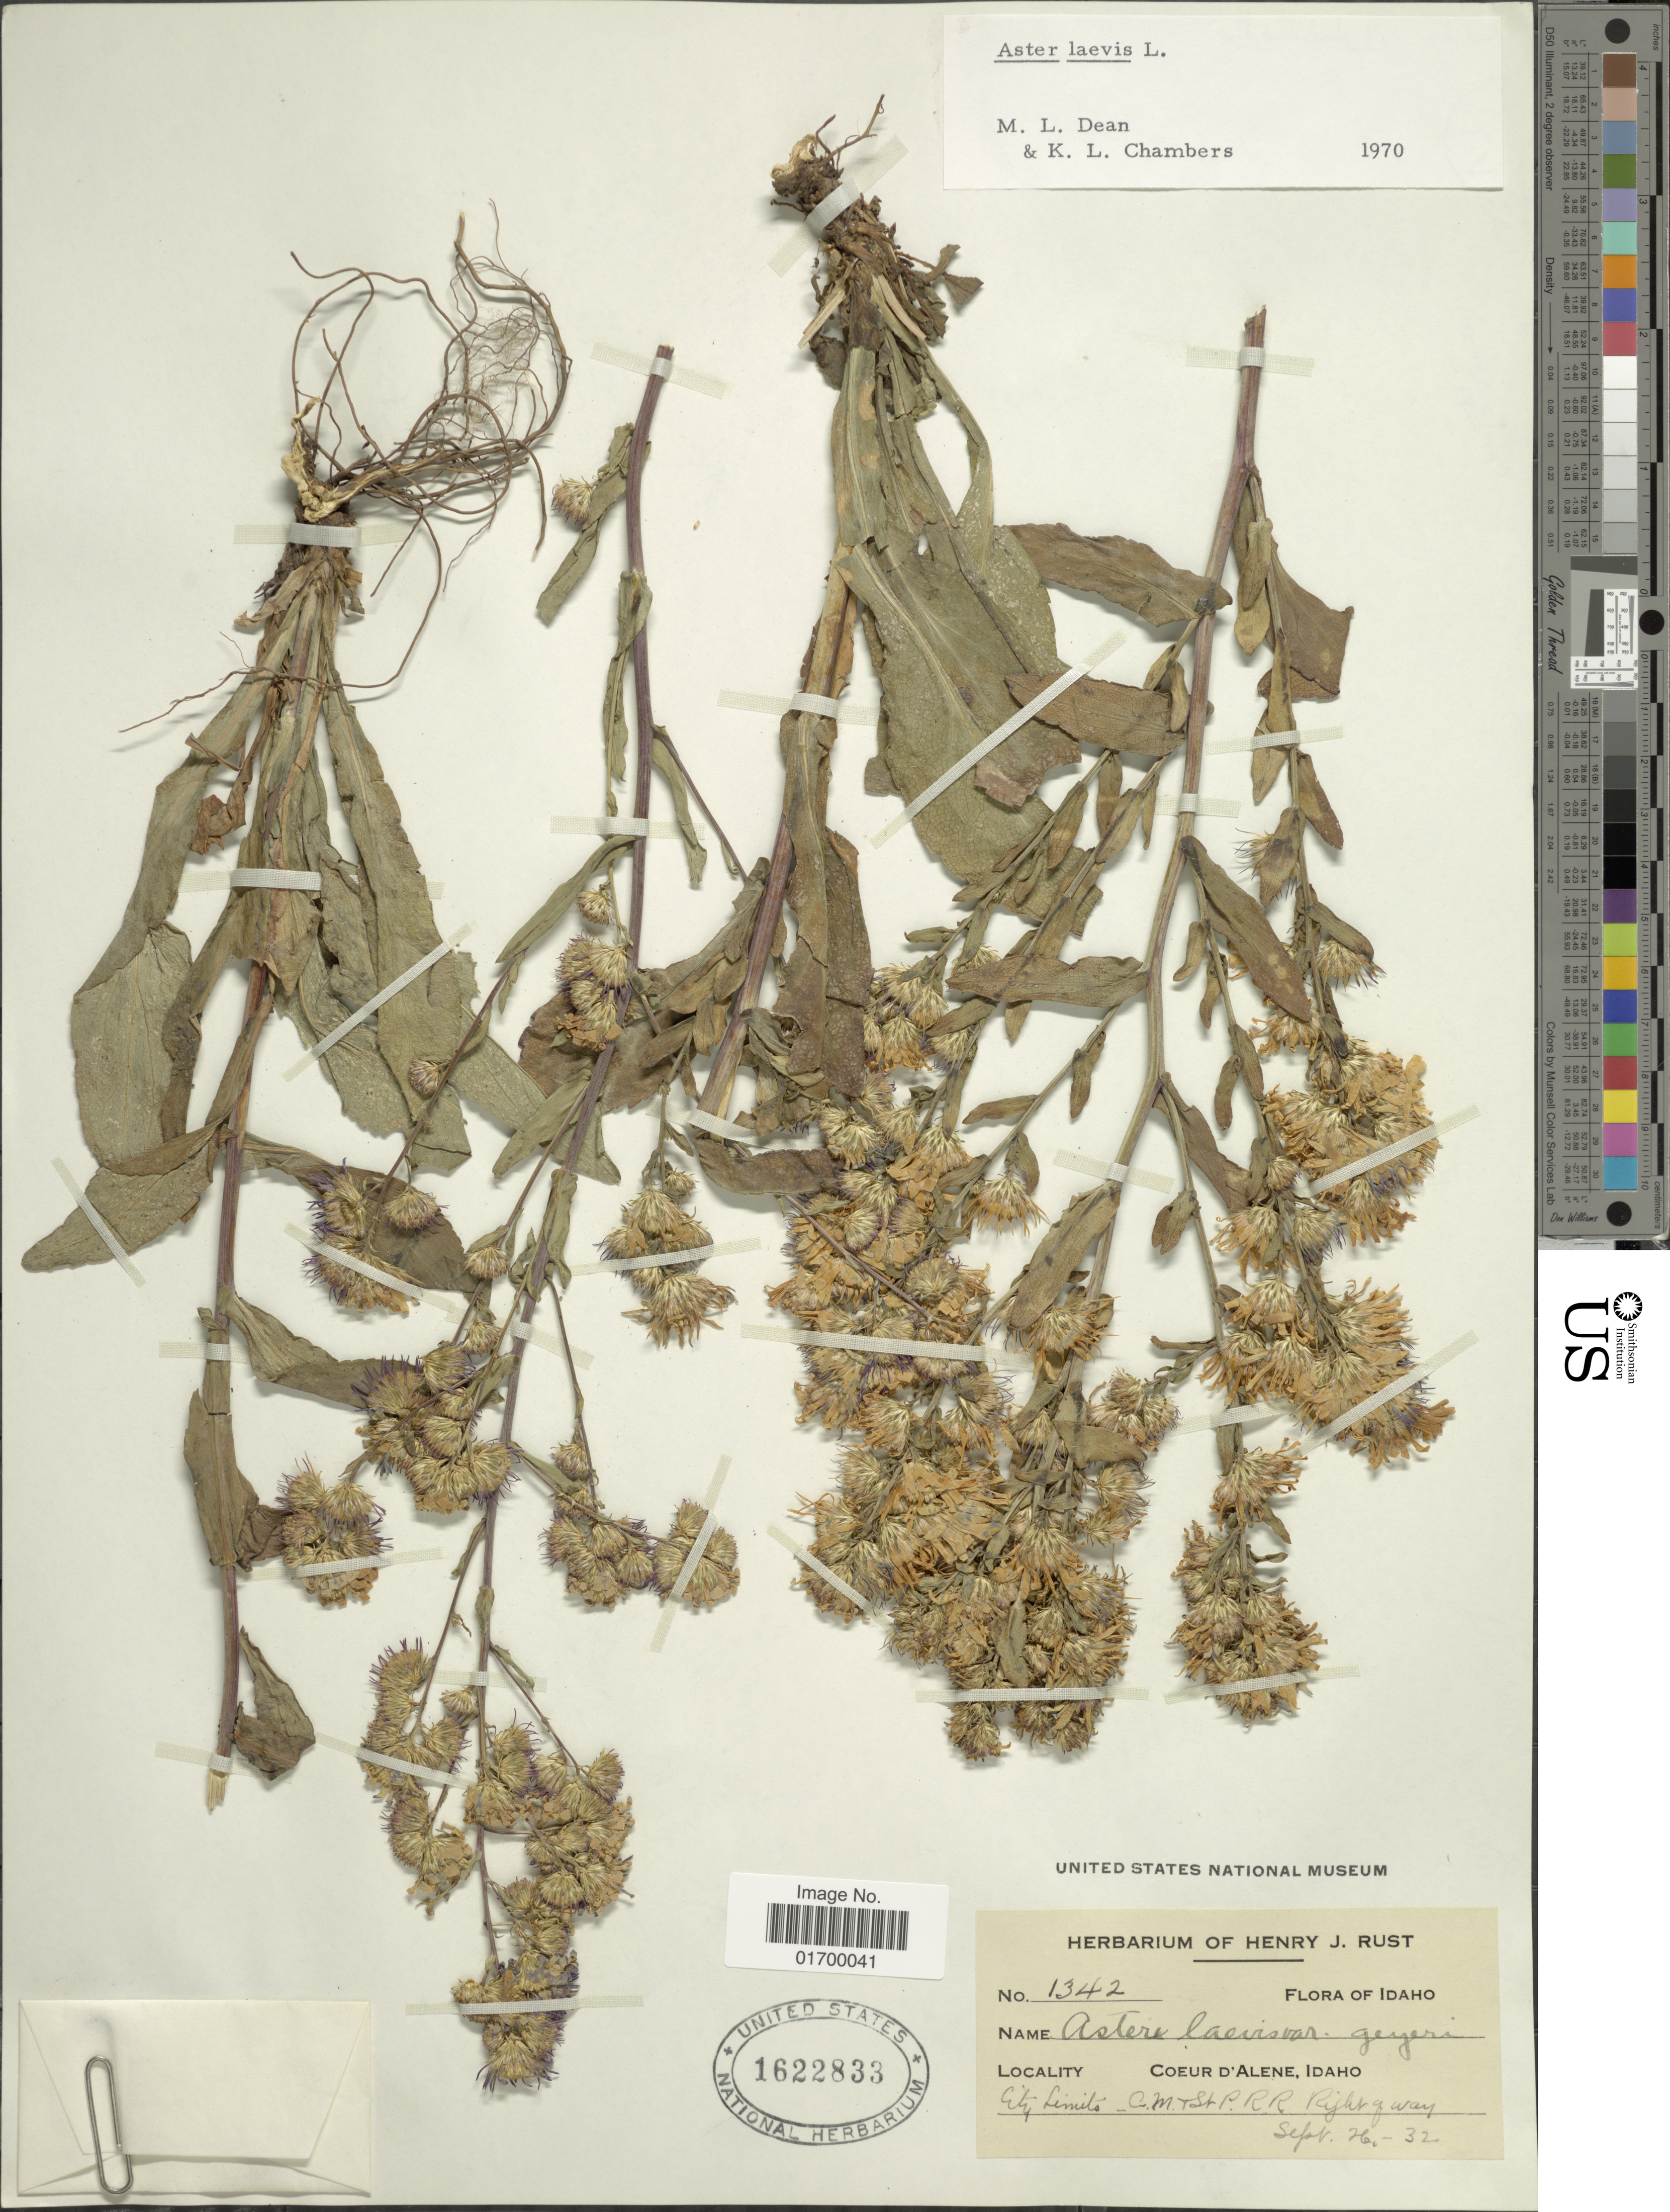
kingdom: Plantae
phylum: Tracheophyta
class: Magnoliopsida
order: Asterales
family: Asteraceae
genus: Symphyotrichum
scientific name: Symphyotrichum laeve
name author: (L.) Á. Löve & D. Löve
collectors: ex herb. Henry J. Rust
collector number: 1342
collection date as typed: Transcribed d/m/y: 26/9/32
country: United States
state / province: Idaho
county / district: Kootenai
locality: Coeur d'Alene, City Limits, C.M.T.S.P.R.R. Right of way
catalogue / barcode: US 1622833